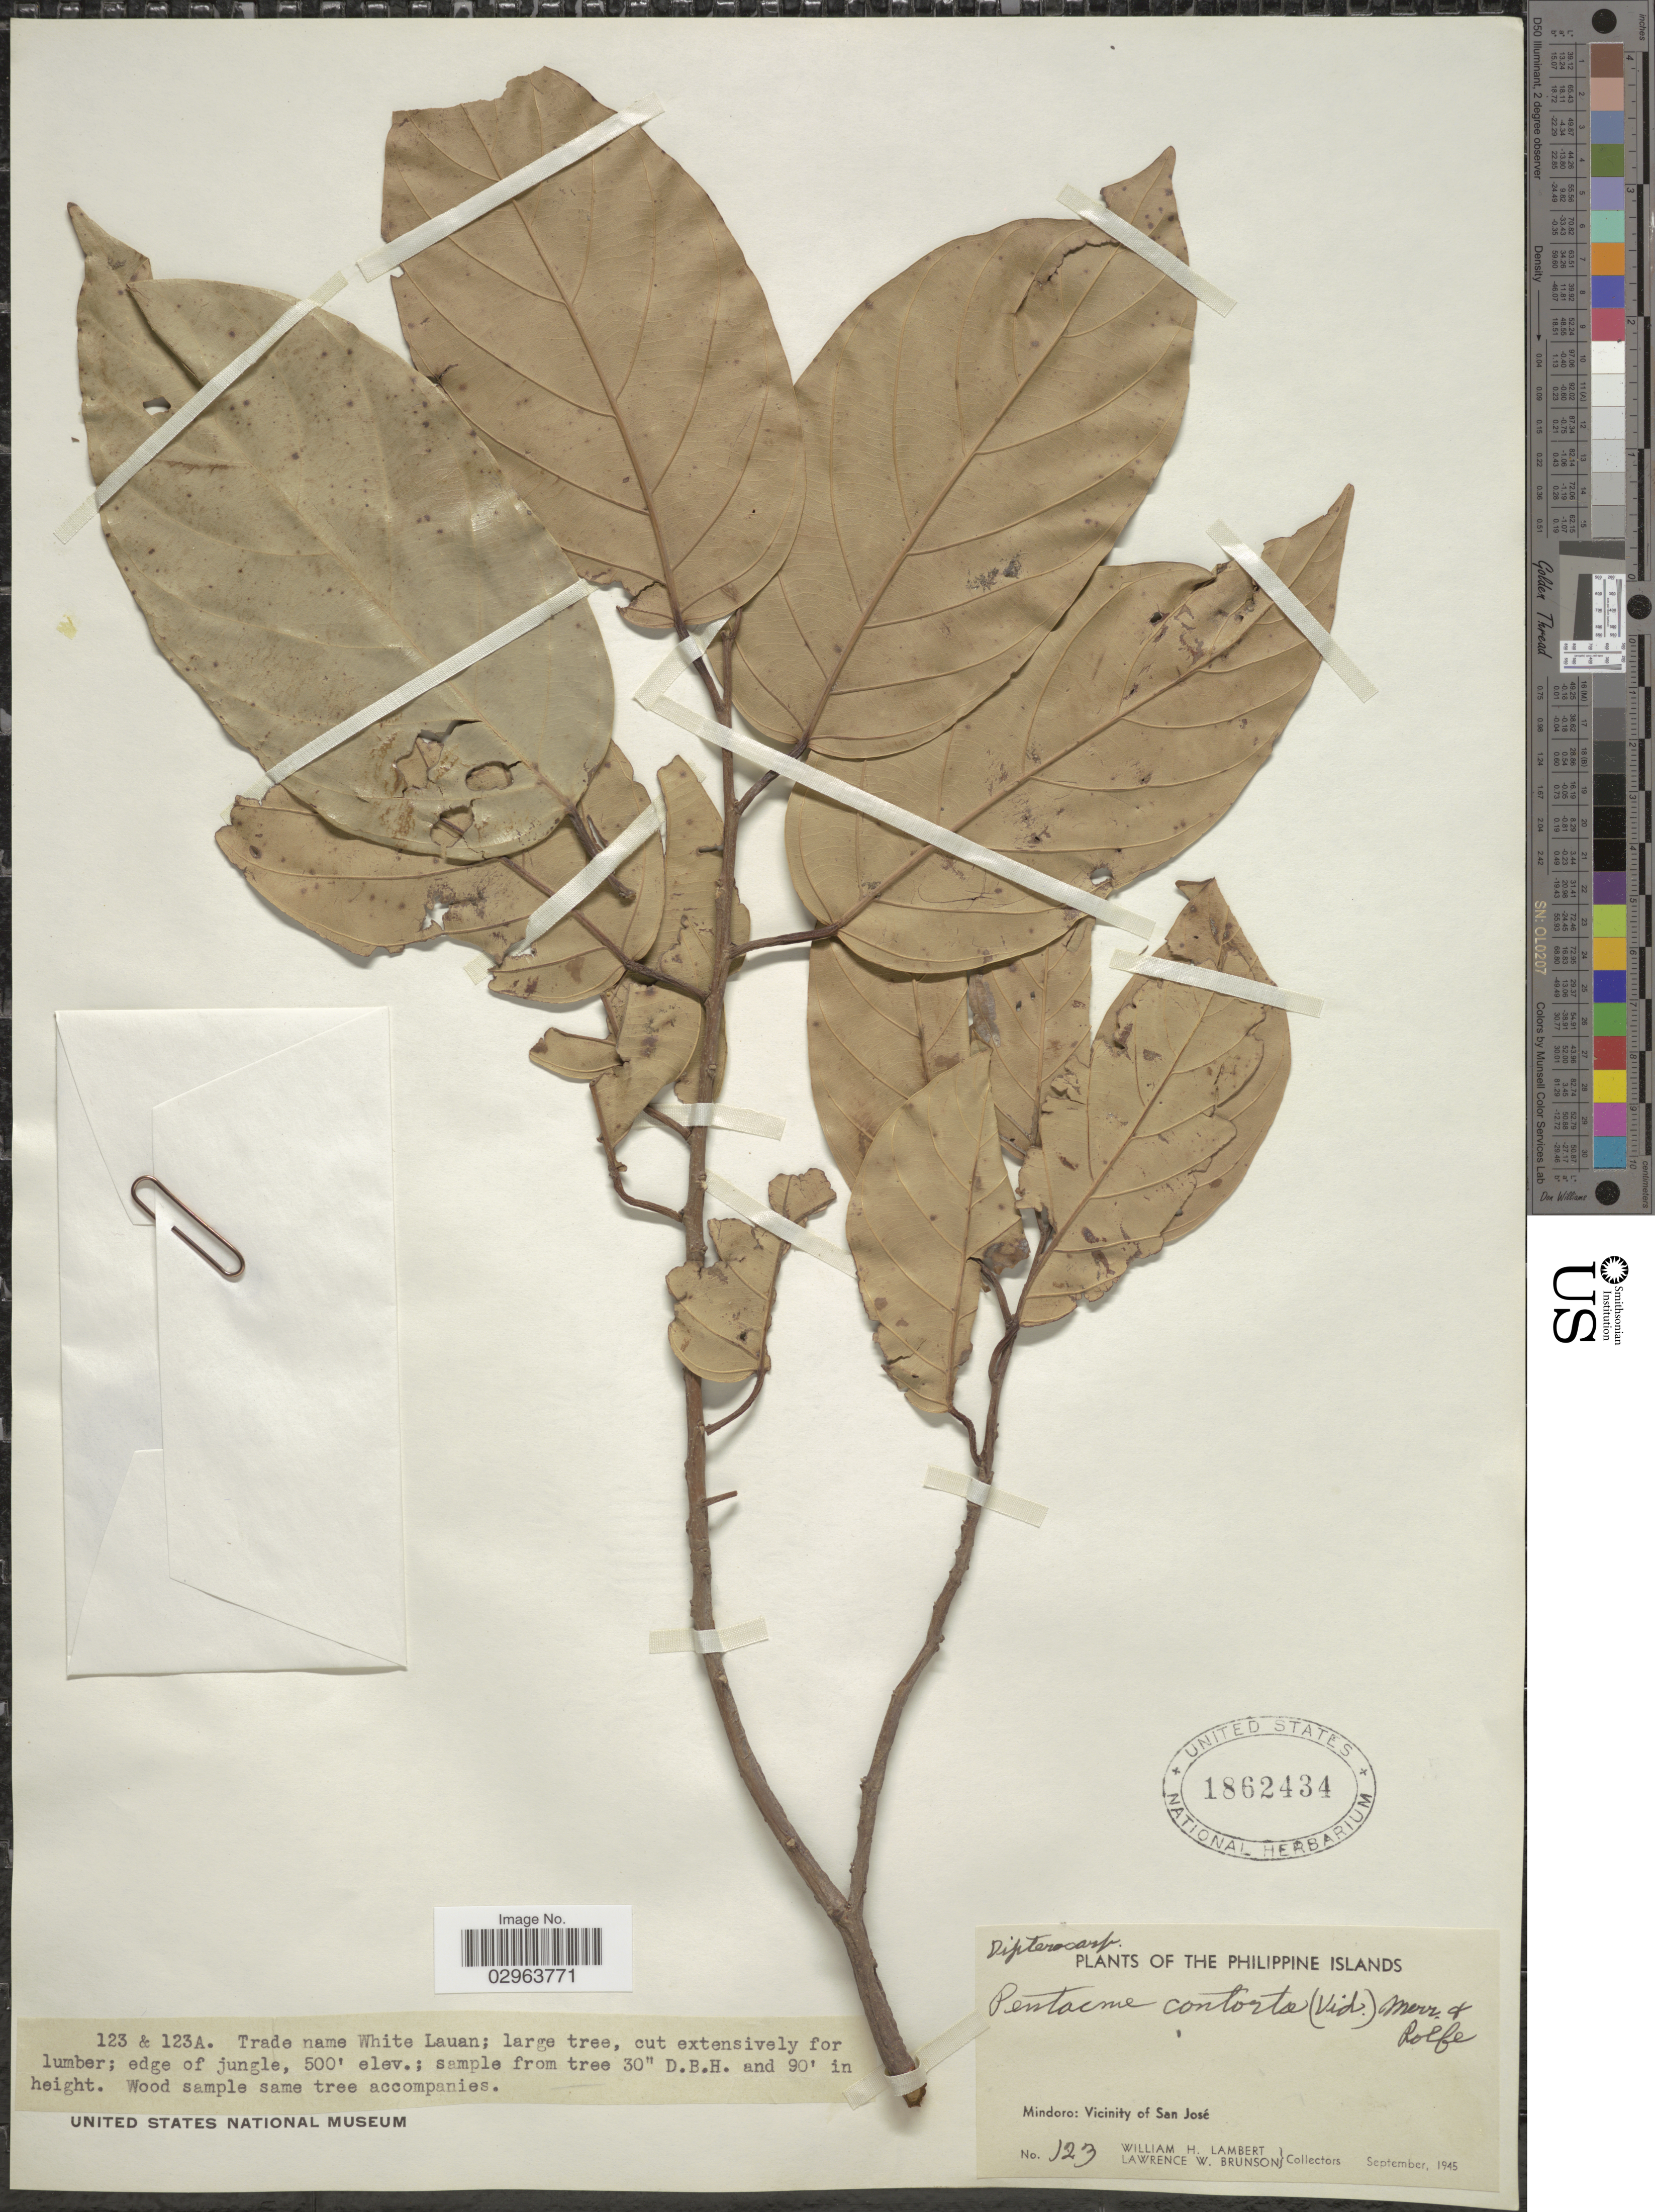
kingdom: Plantae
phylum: Tracheophyta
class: Magnoliopsida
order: Malvales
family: Dipterocarpaceae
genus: Pentacme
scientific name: Pentacme contorta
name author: (S. Vidal) Merr. & Rolfe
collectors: W. Lambert & L. Brunson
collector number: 123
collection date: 1945-09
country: Philippines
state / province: Mimaropa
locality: Vicinity of San José.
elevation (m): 152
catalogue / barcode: US 1862434